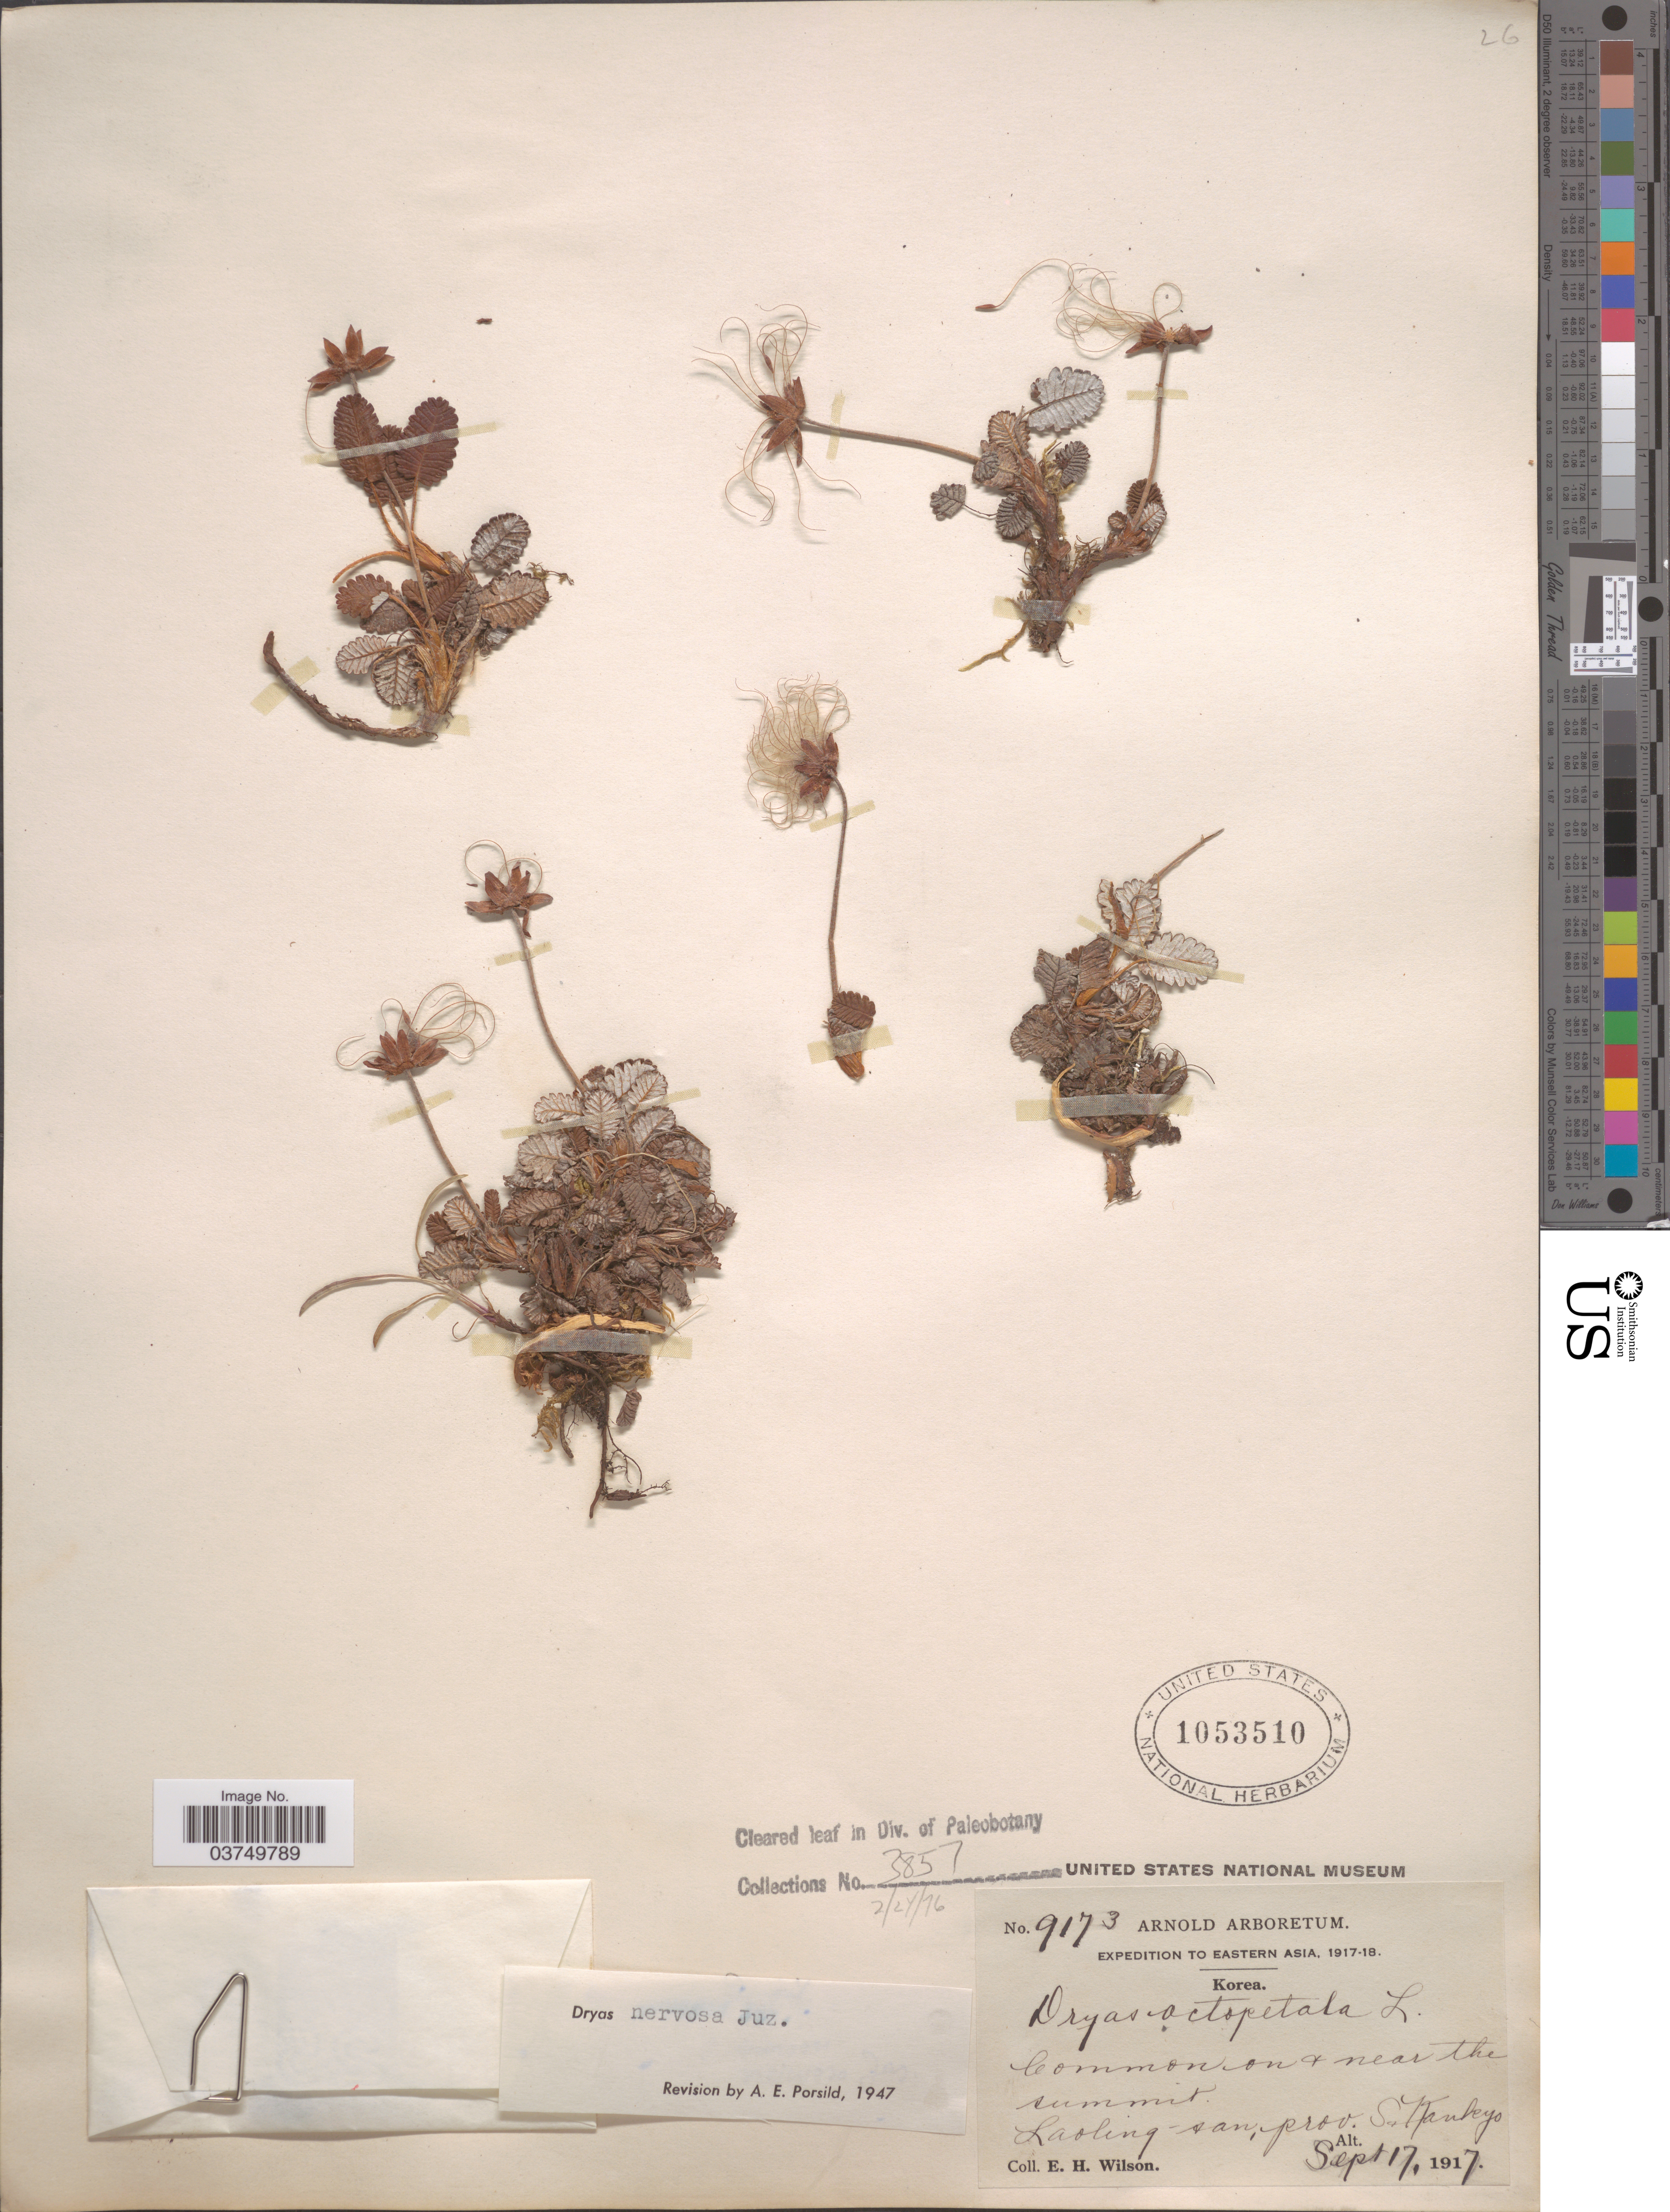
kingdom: Plantae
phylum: Tracheophyta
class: Magnoliopsida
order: Rosales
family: Rosaceae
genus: Dryas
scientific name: Dryas nervosa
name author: Juz.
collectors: E. Wilson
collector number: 9173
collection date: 1917-09-17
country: North Korea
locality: On & near the summit. Laoling-san, prov. So Kankyo.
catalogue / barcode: US 1053510